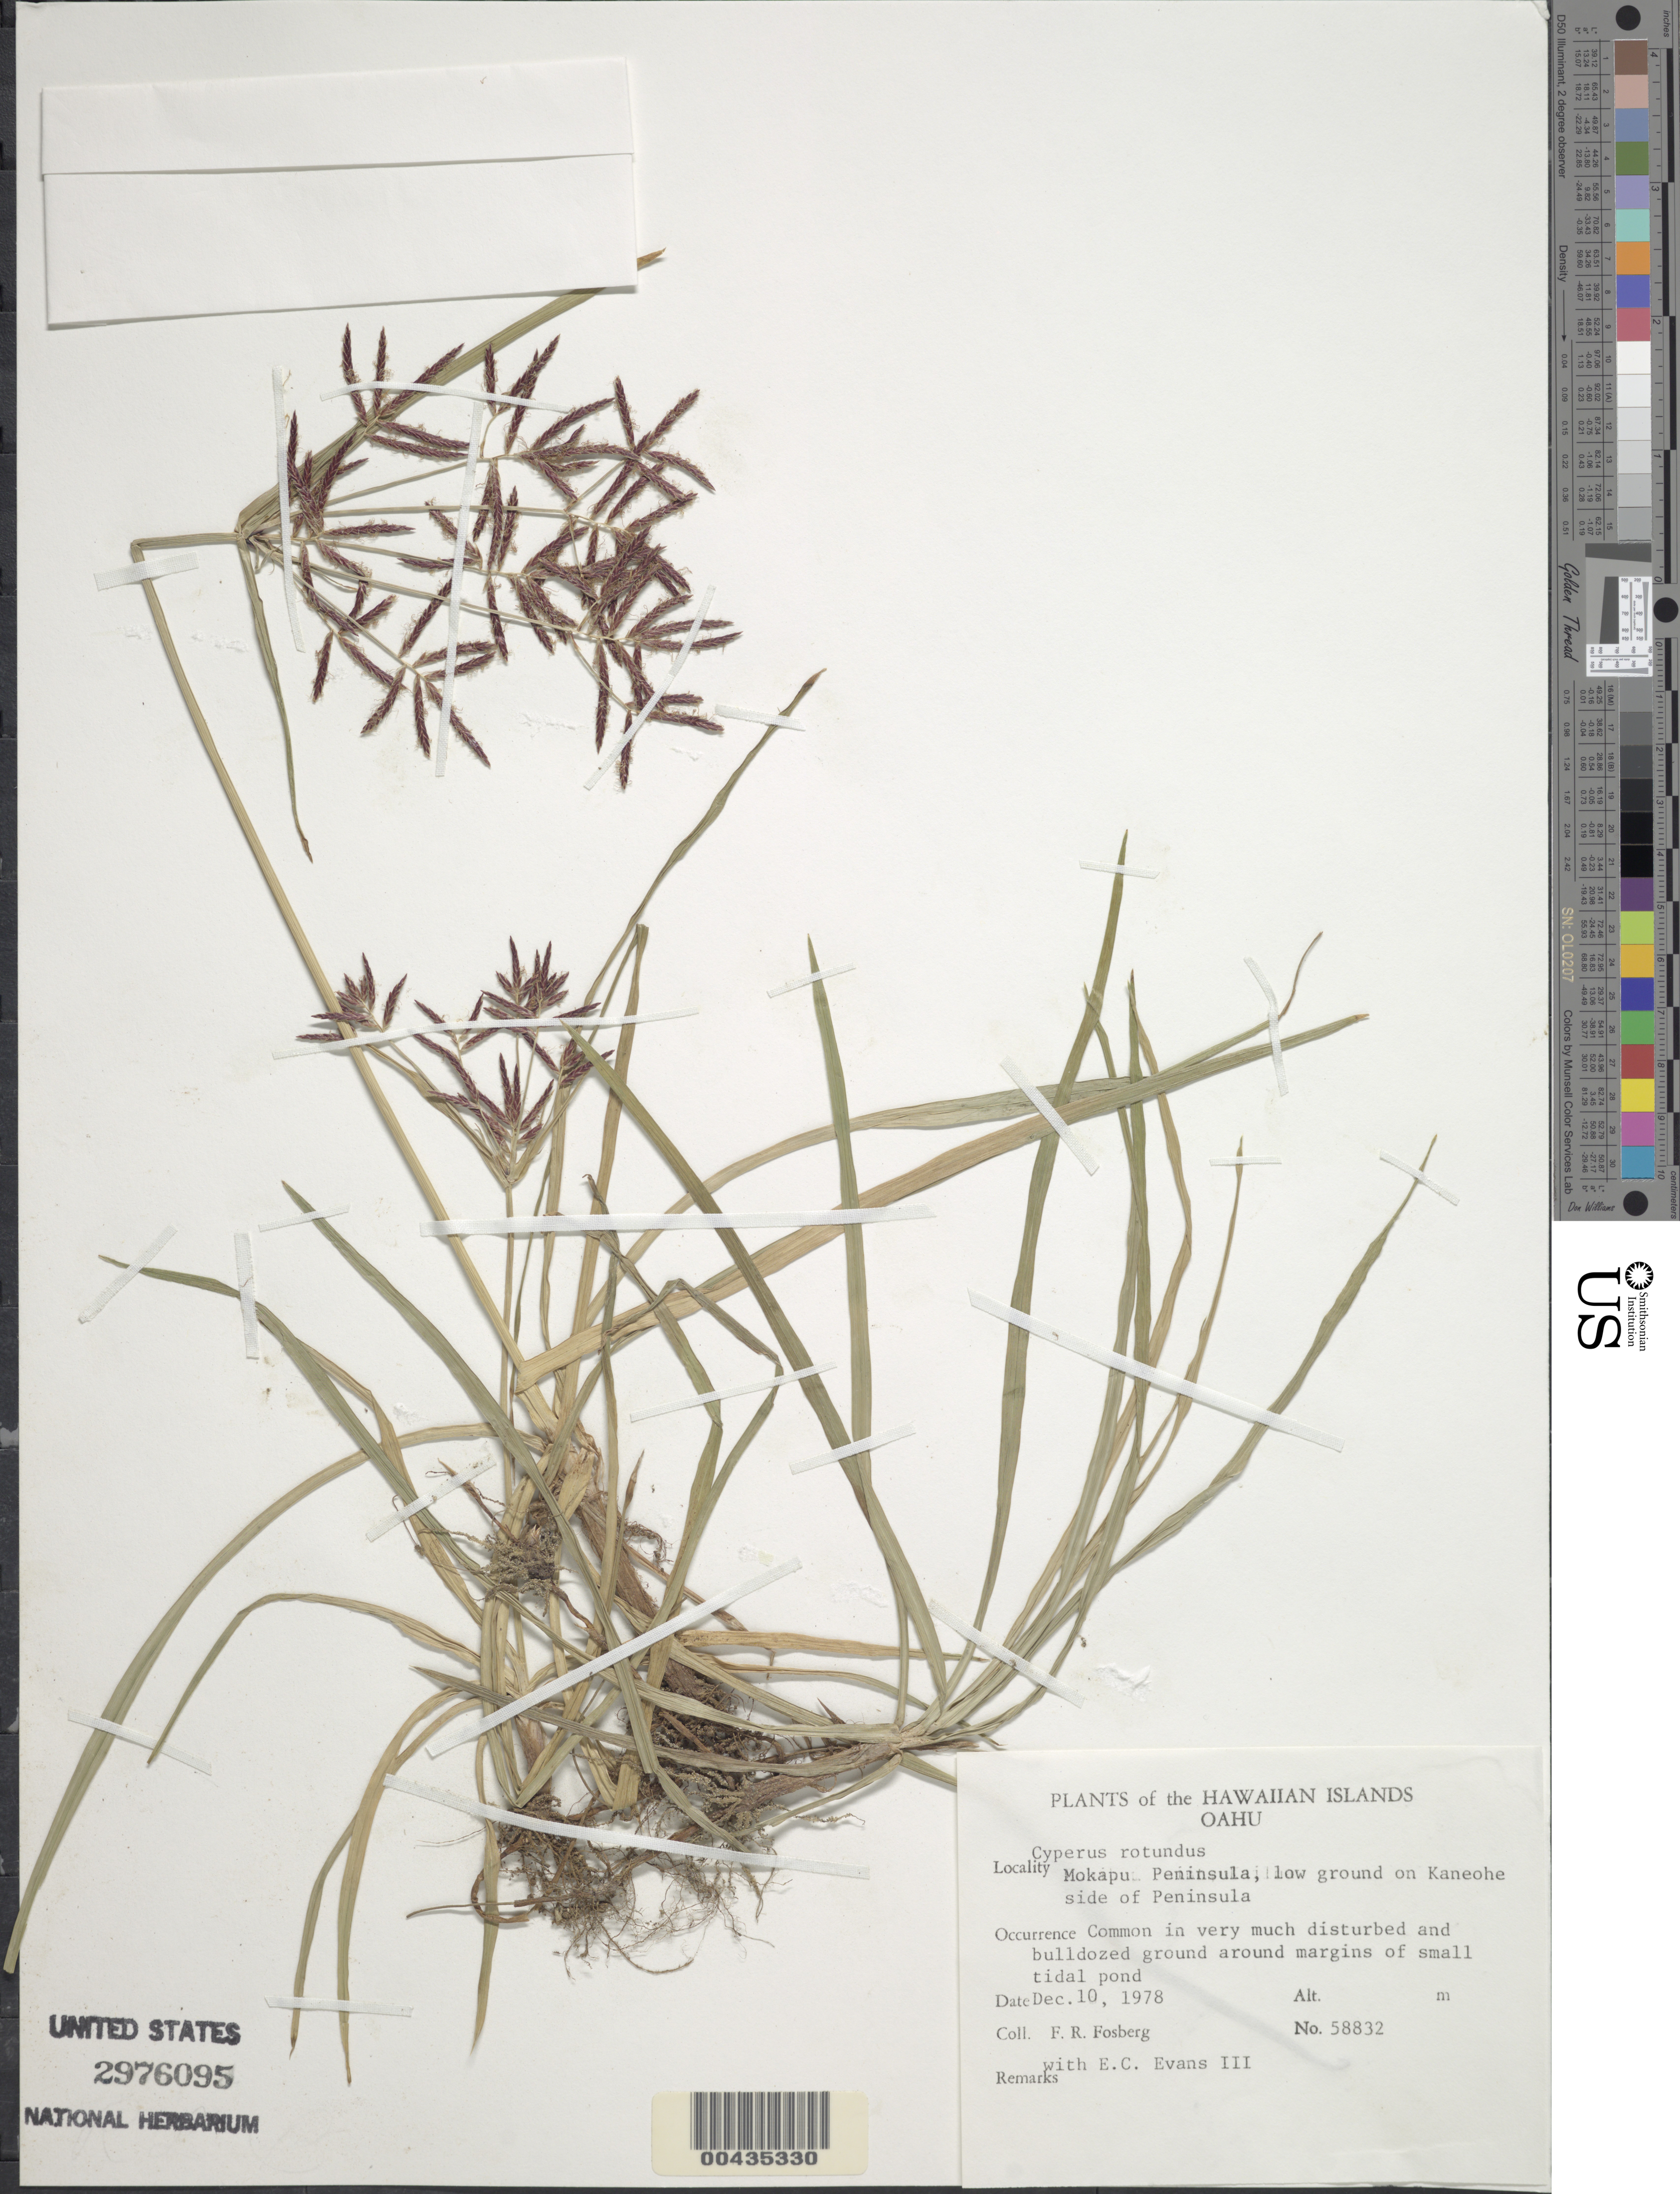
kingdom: Plantae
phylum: Tracheophyta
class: Liliopsida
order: Poales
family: Cyperaceae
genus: Cyperus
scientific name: Cyperus rotundus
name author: L.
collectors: F. R. Fosberg & E. C. Evans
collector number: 58832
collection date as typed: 10 Dec 1978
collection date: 1978-12-10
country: United States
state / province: Hawaii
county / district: Honolulu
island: Oahu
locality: Mokapu, peninsula, low ground on Kaneohe side of peninsula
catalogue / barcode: US 2976095